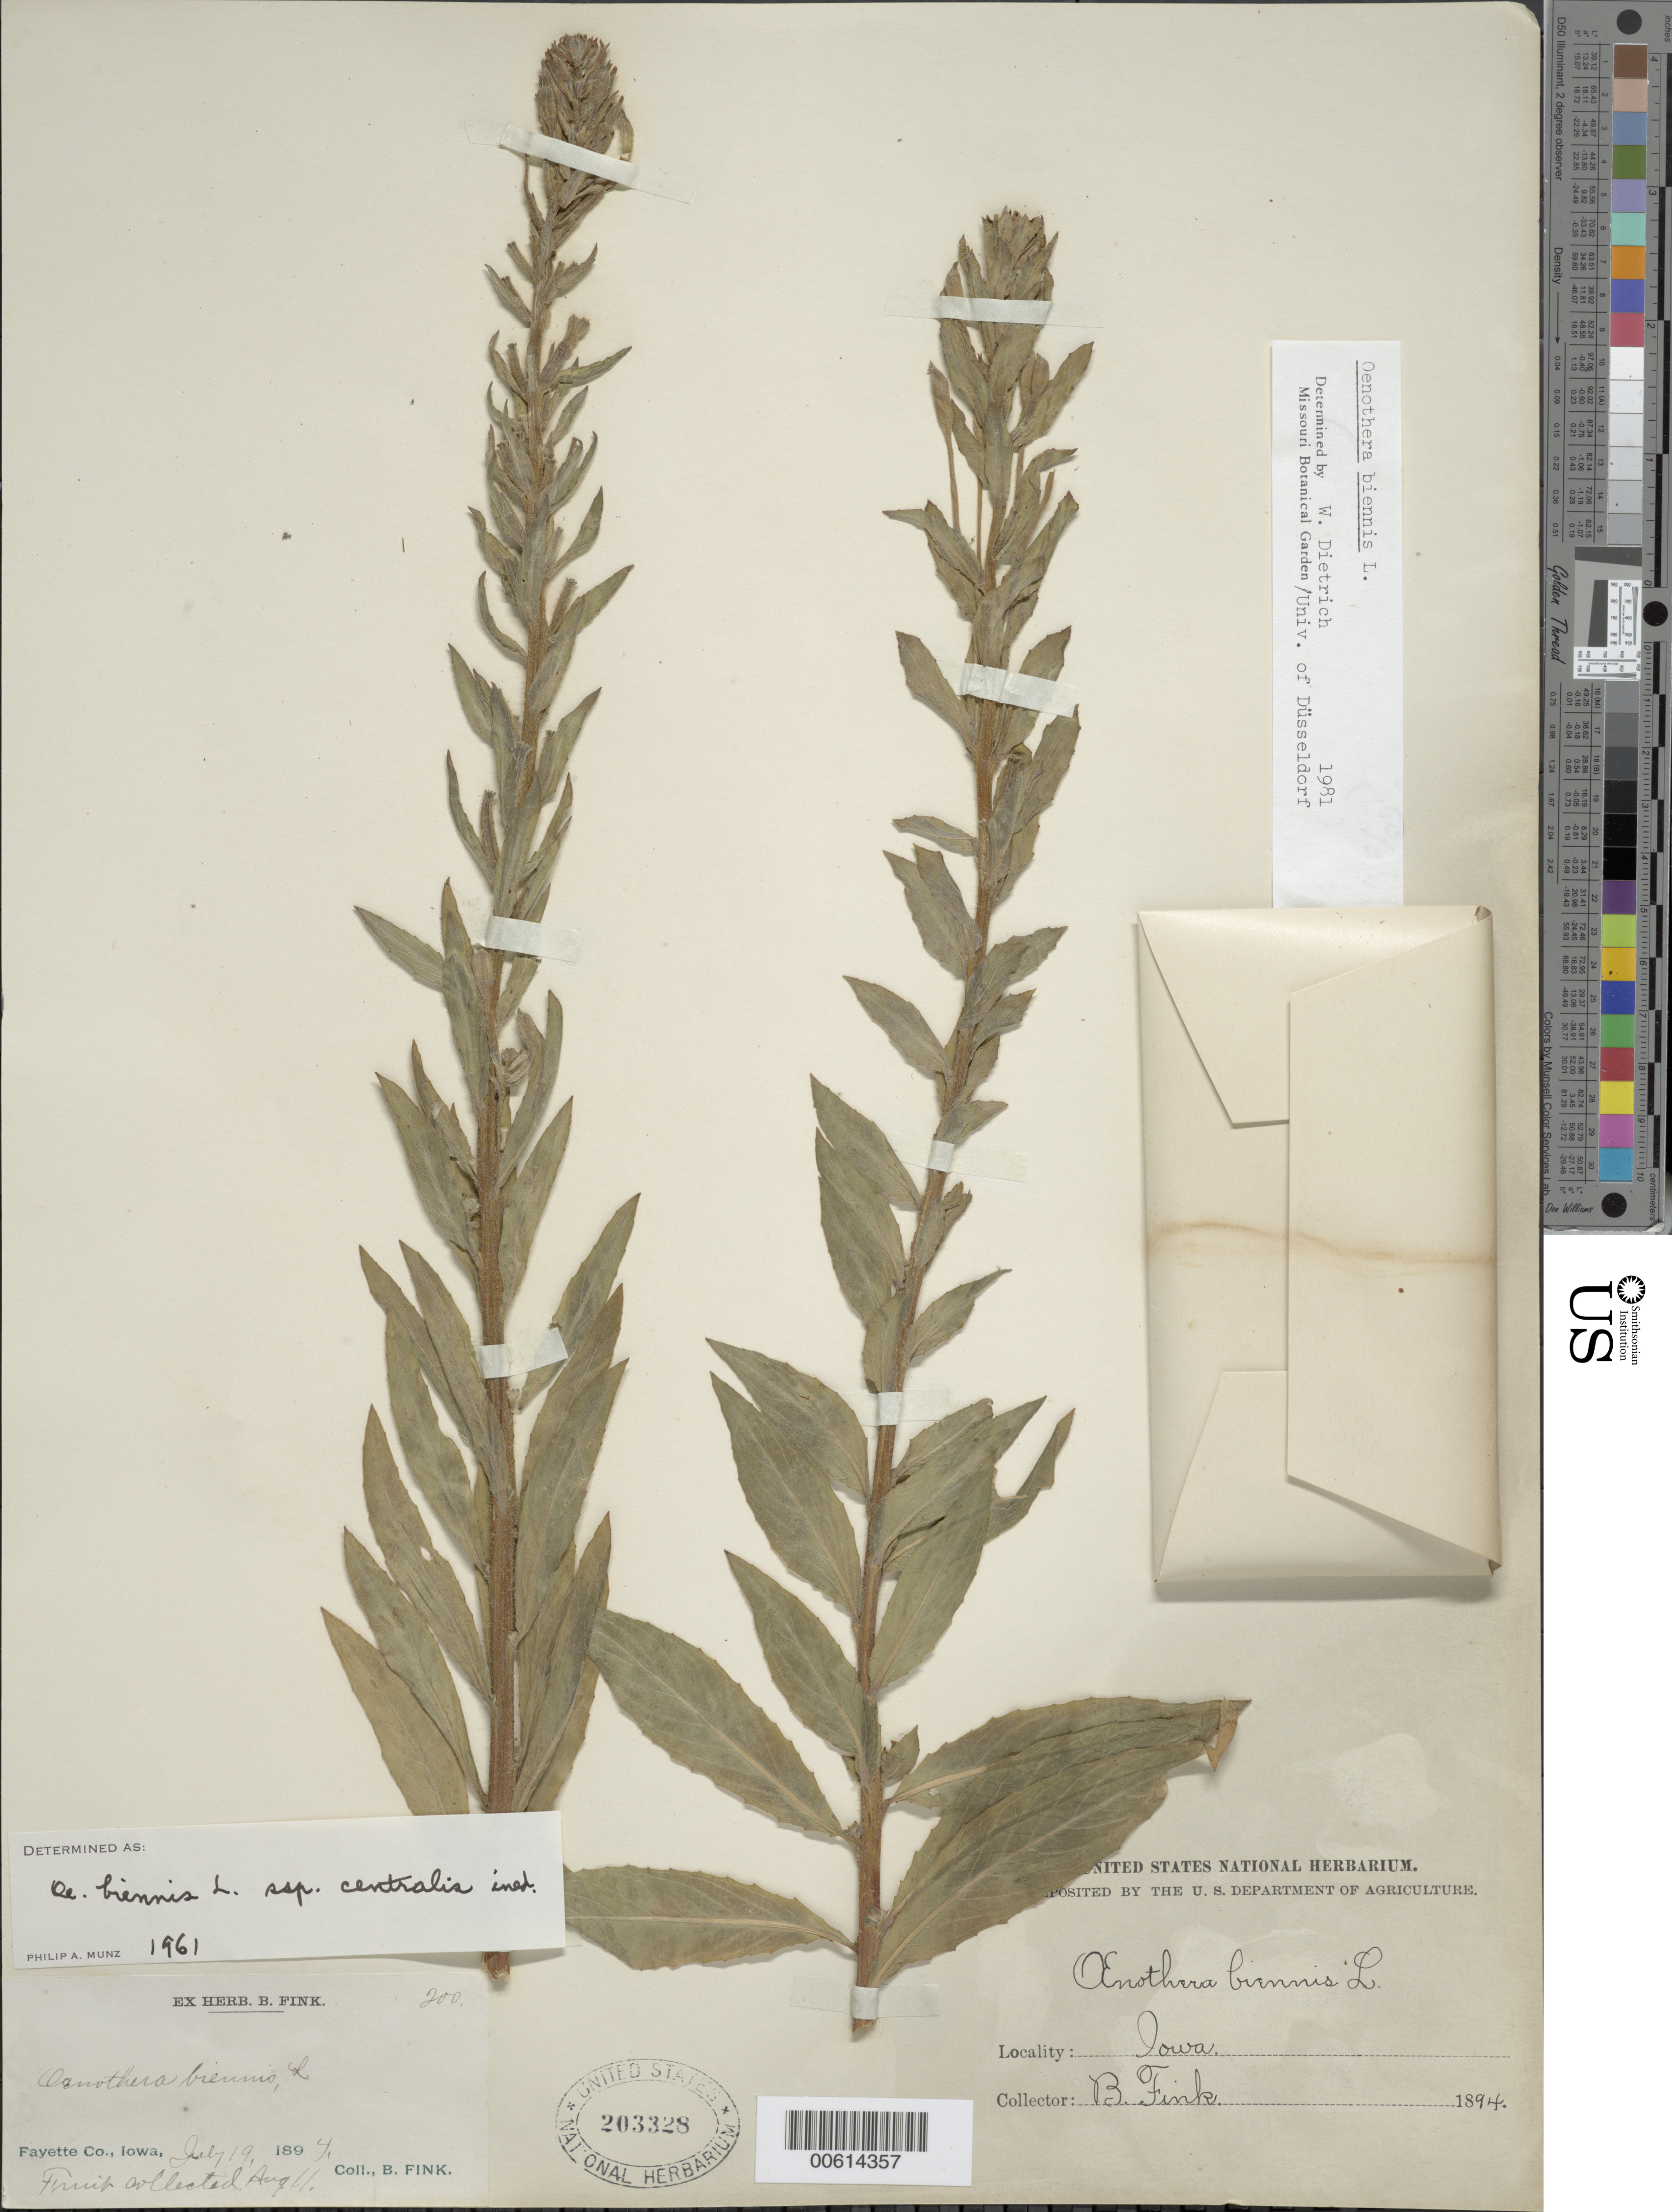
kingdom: Plantae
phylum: Tracheophyta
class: Magnoliopsida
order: Myrtales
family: Onagraceae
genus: Oenothera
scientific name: Oenothera biennis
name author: L.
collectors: B. Fink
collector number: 200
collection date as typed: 19 Jul 1894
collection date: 1894-07-19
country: United States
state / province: Iowa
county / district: Fayette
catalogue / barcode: US 203328